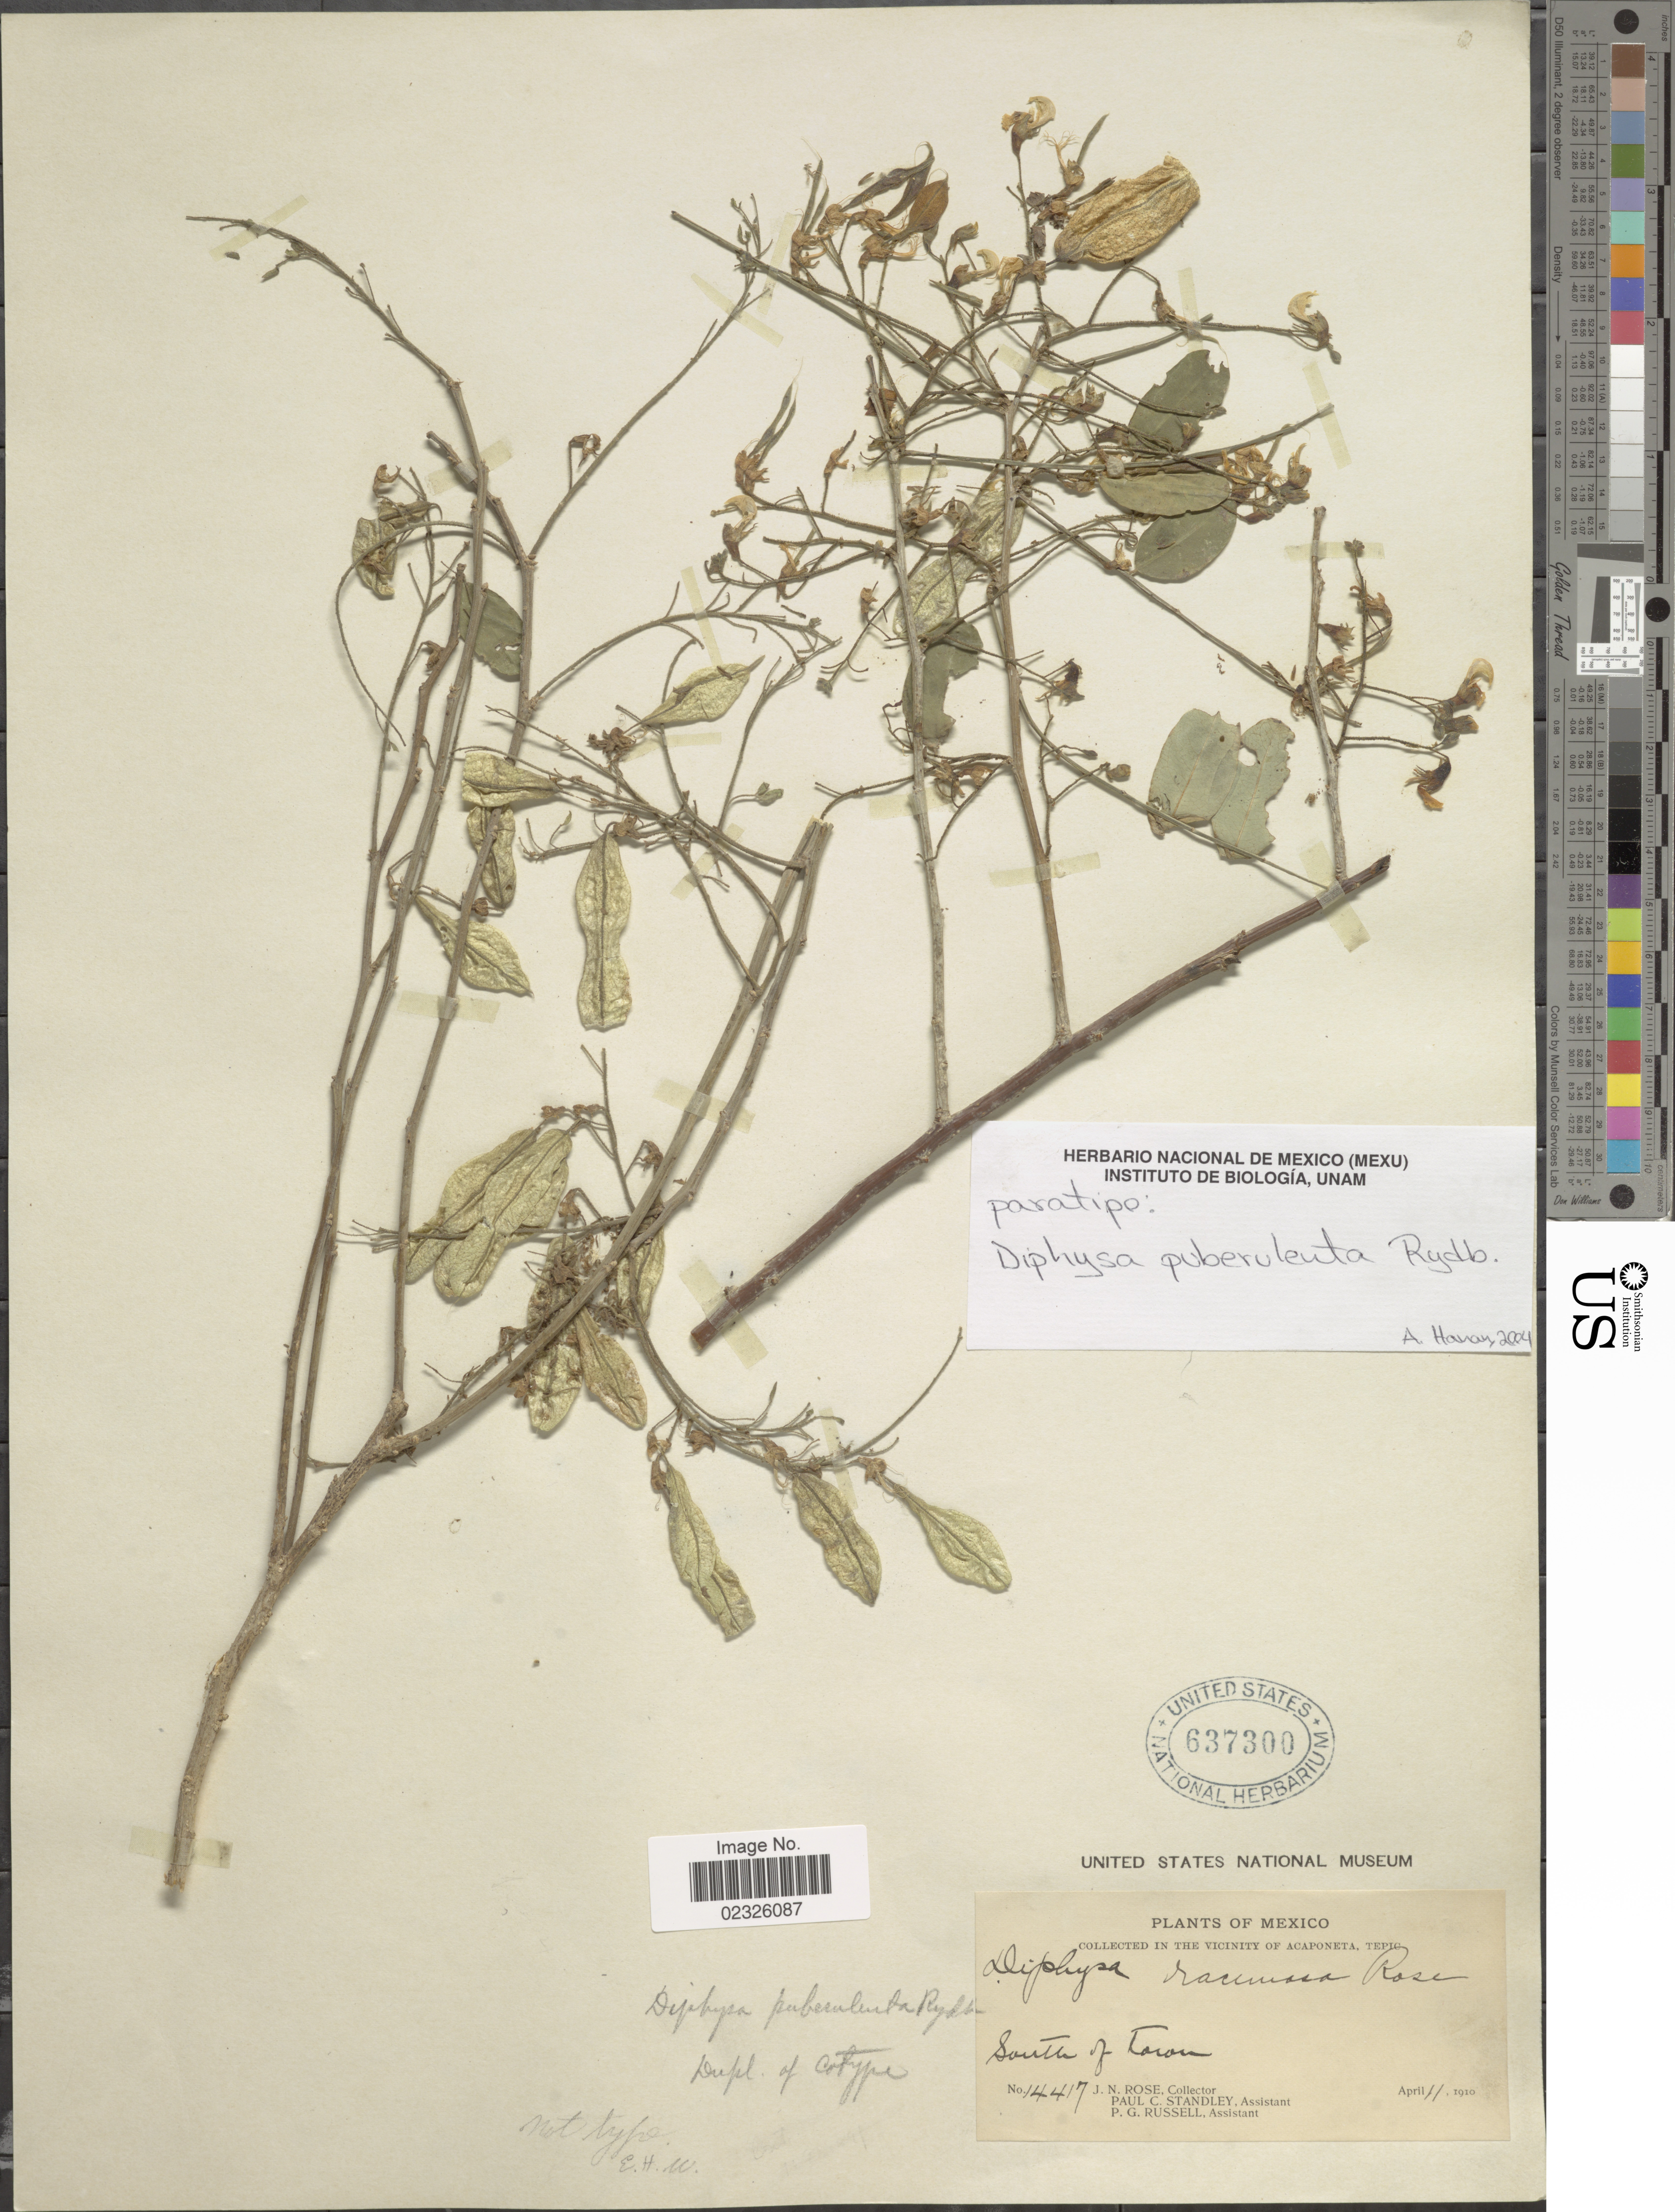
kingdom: Plantae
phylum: Tracheophyta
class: Magnoliopsida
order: Fabales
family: Fabaceae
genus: Diphysa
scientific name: Diphysa puberulenta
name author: Rydb.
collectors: J. N. Rose, P. C. Standley & P. G. Russell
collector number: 14417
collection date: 1910-04-11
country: Mexico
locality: In the Vicinity of Acaponeta, South of Town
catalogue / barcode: US 637300